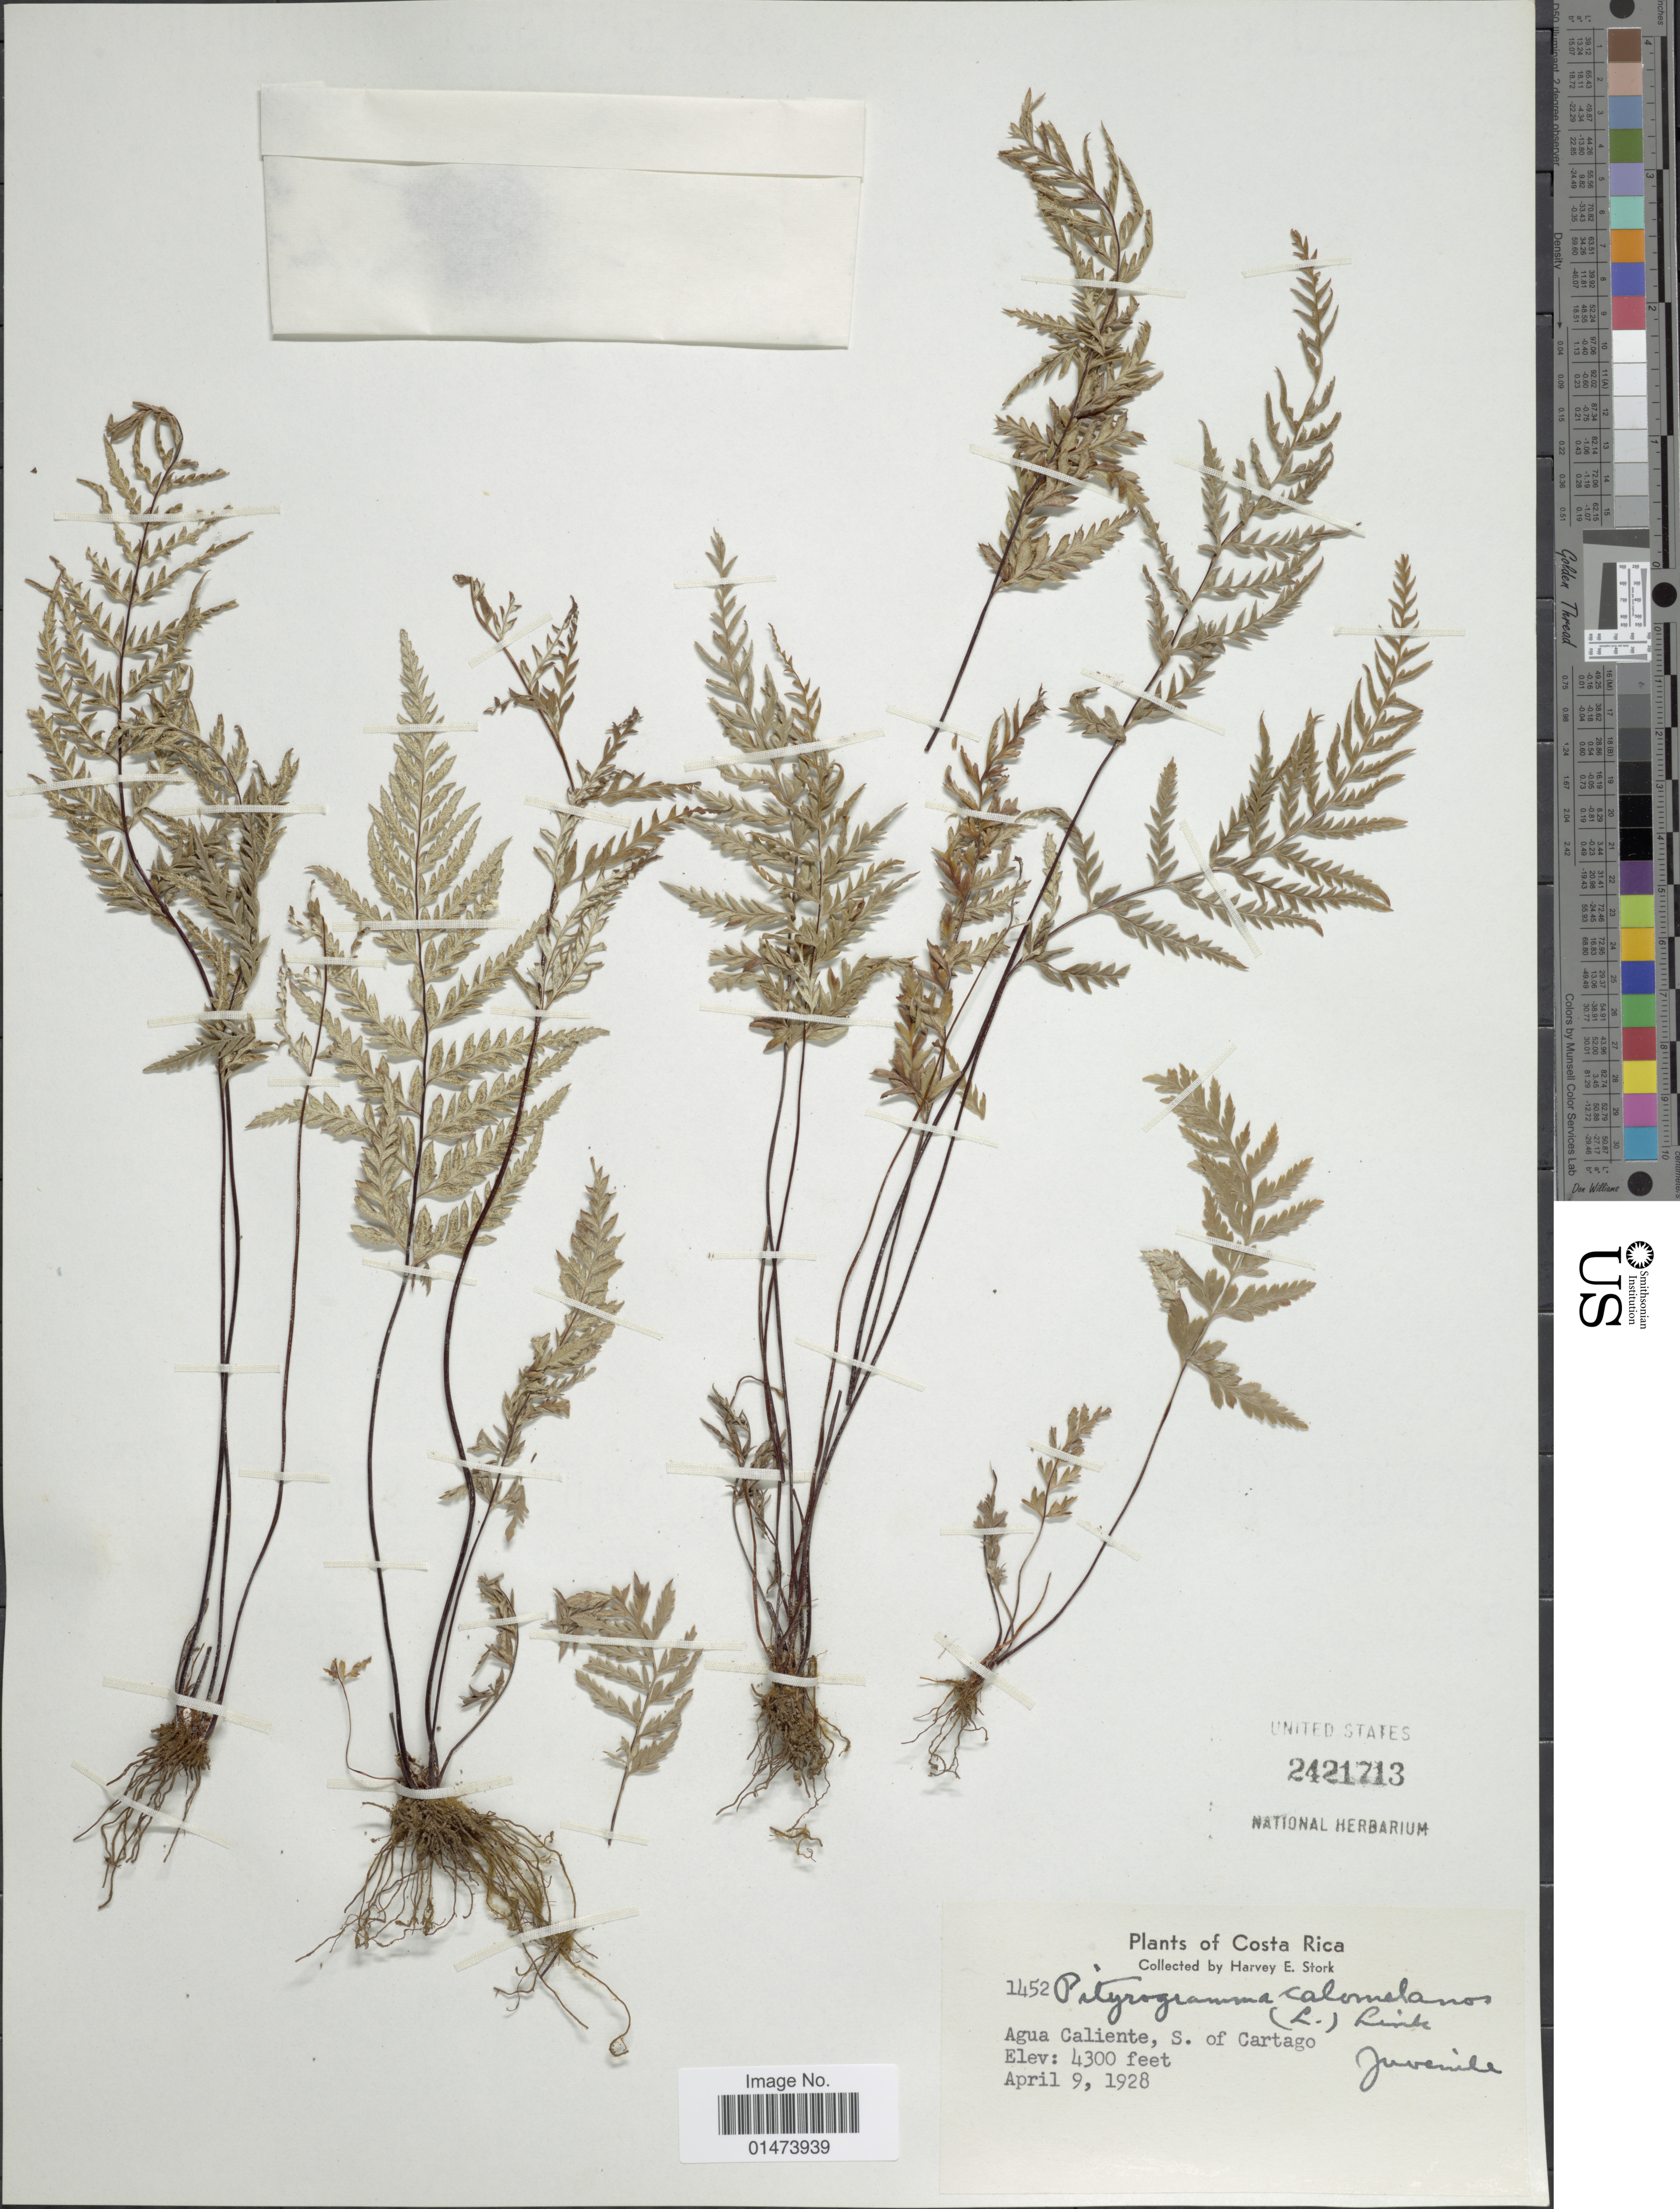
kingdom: Plantae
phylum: Tracheophyta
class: Polypodiopsida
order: Polypodiales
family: Pteridaceae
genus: Pityrogramma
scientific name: Pityrogramma calomelanos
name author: (L.) Link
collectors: H. E. Stork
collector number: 1452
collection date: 1928-04-09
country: Costa Rica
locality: Agua Caliente, S. of Cartago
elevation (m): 1311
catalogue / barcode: US 2421713